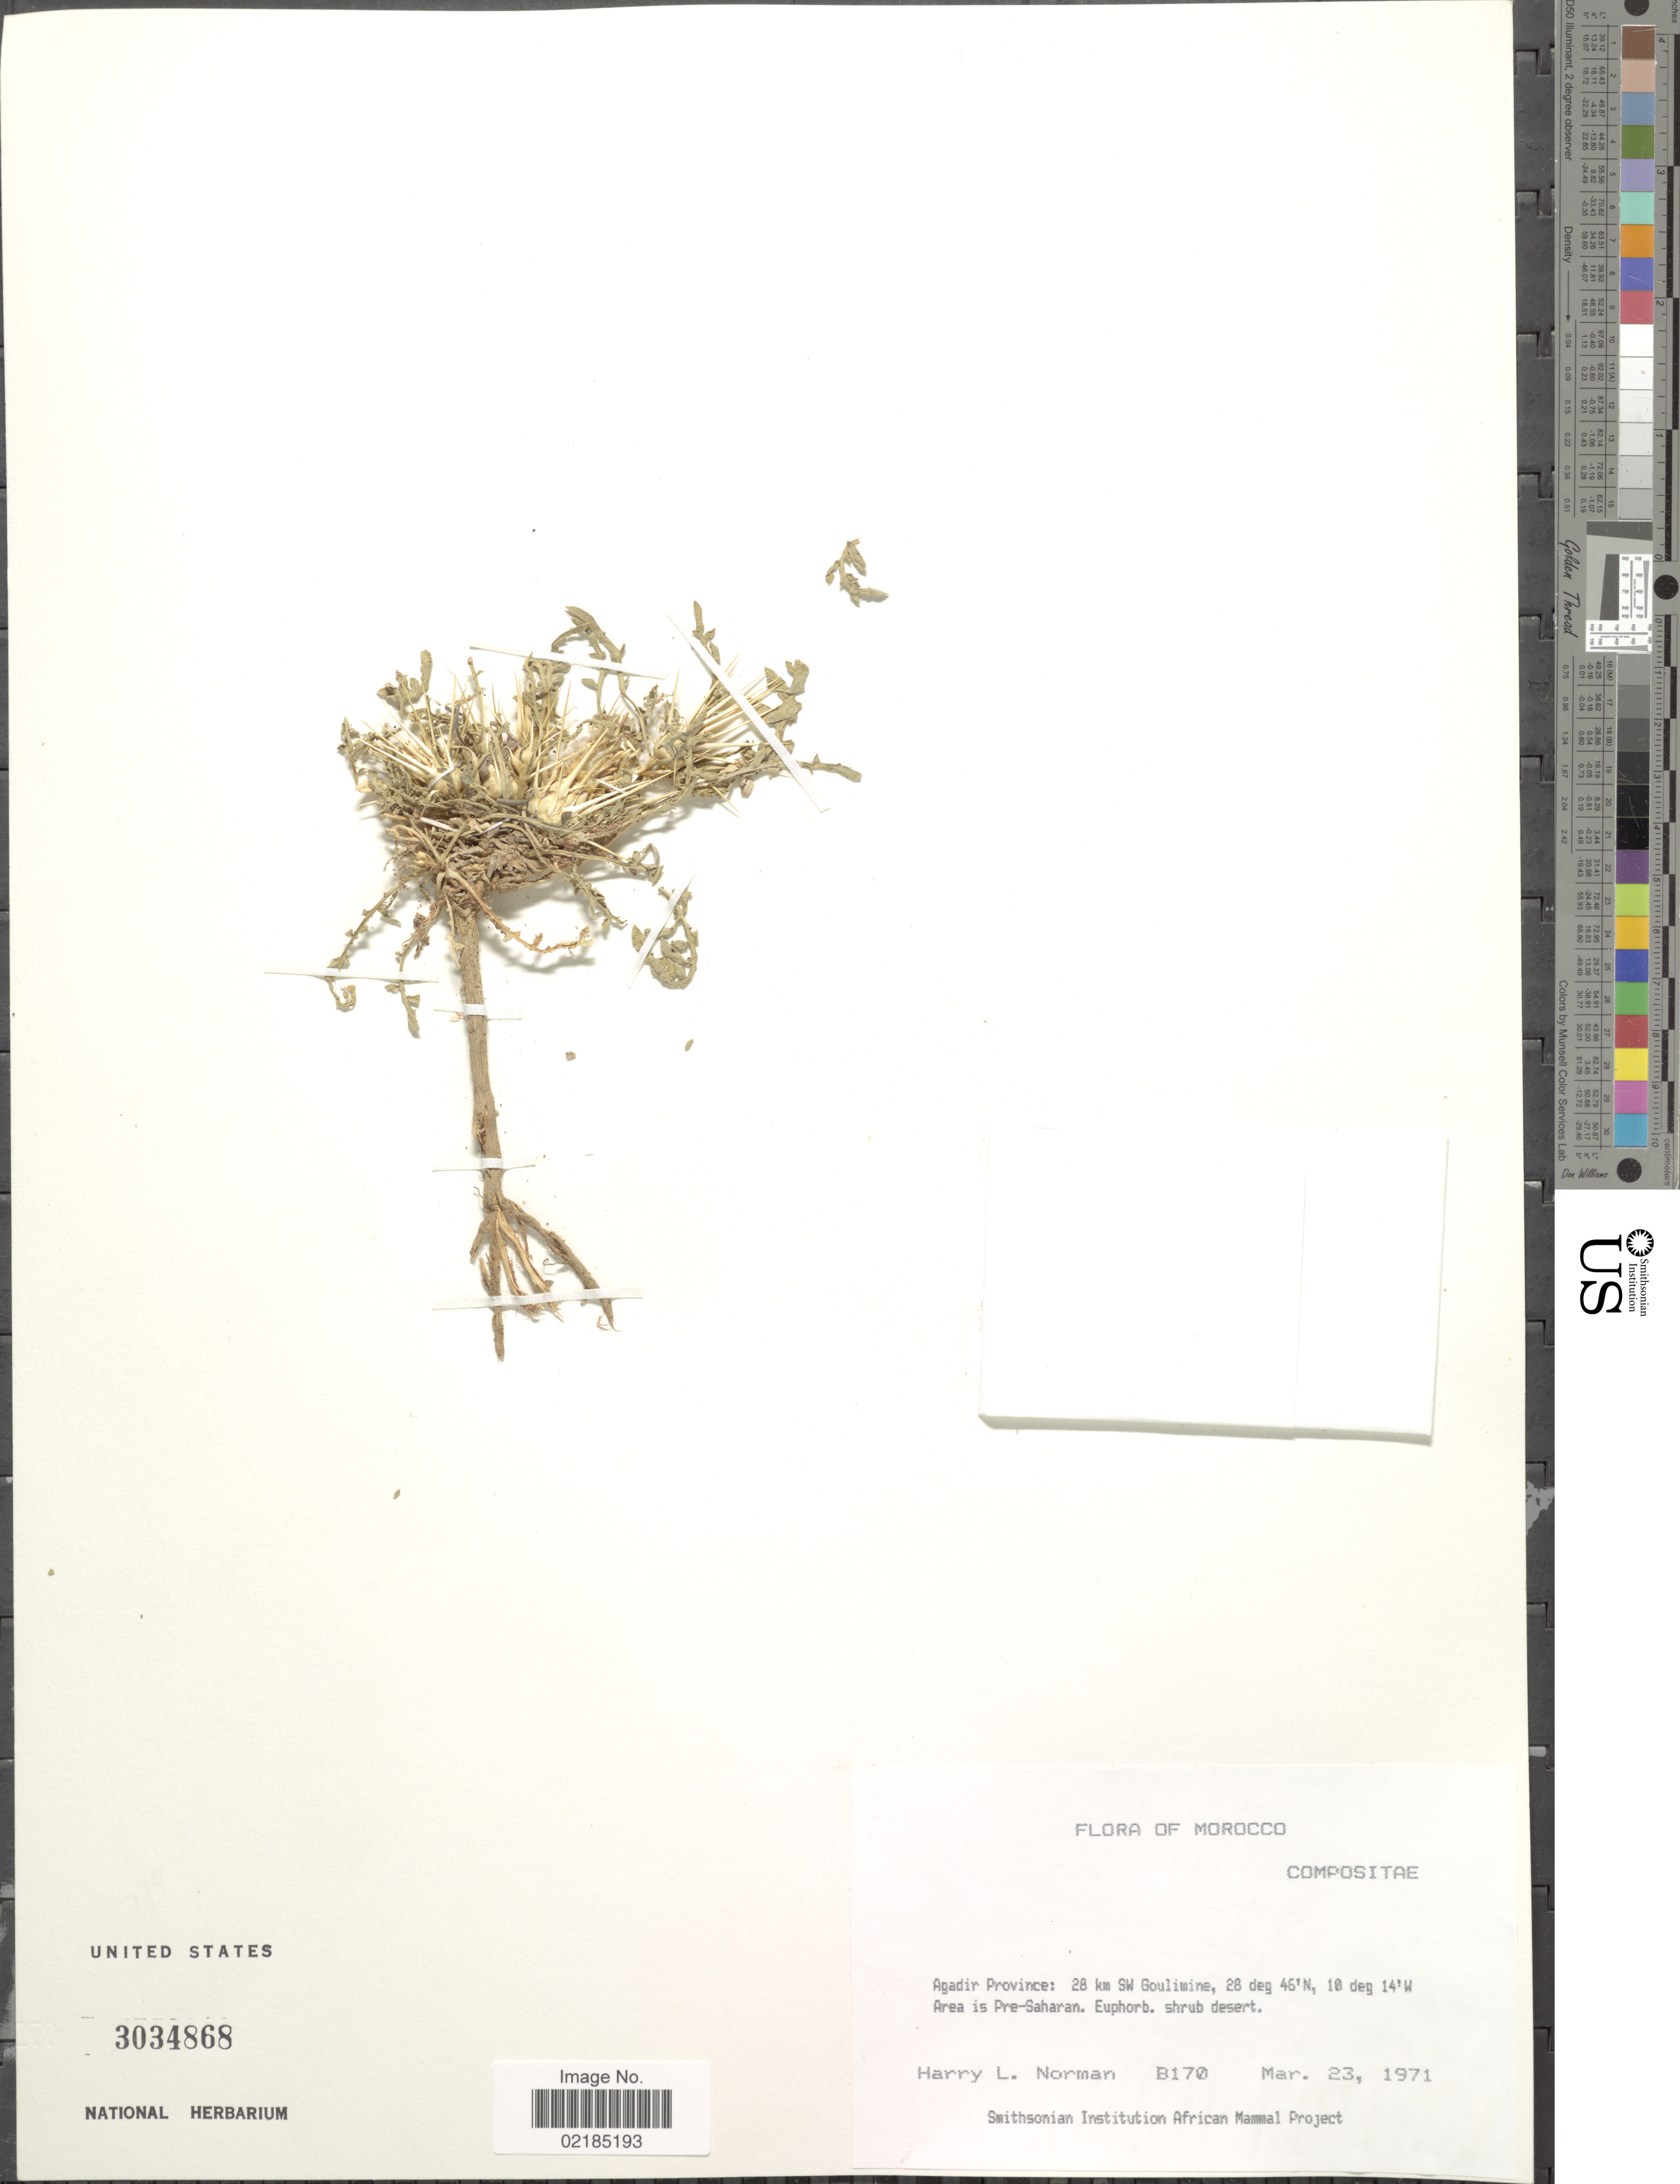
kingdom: Plantae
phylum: Tracheophyta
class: Magnoliopsida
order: Asterales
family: Asteraceae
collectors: Norman, H.L.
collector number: B170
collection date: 1971-03-23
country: Morocco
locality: Agadir Province: 28 km SW Goulimine, Area is Pre-Saharan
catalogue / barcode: US 3034868